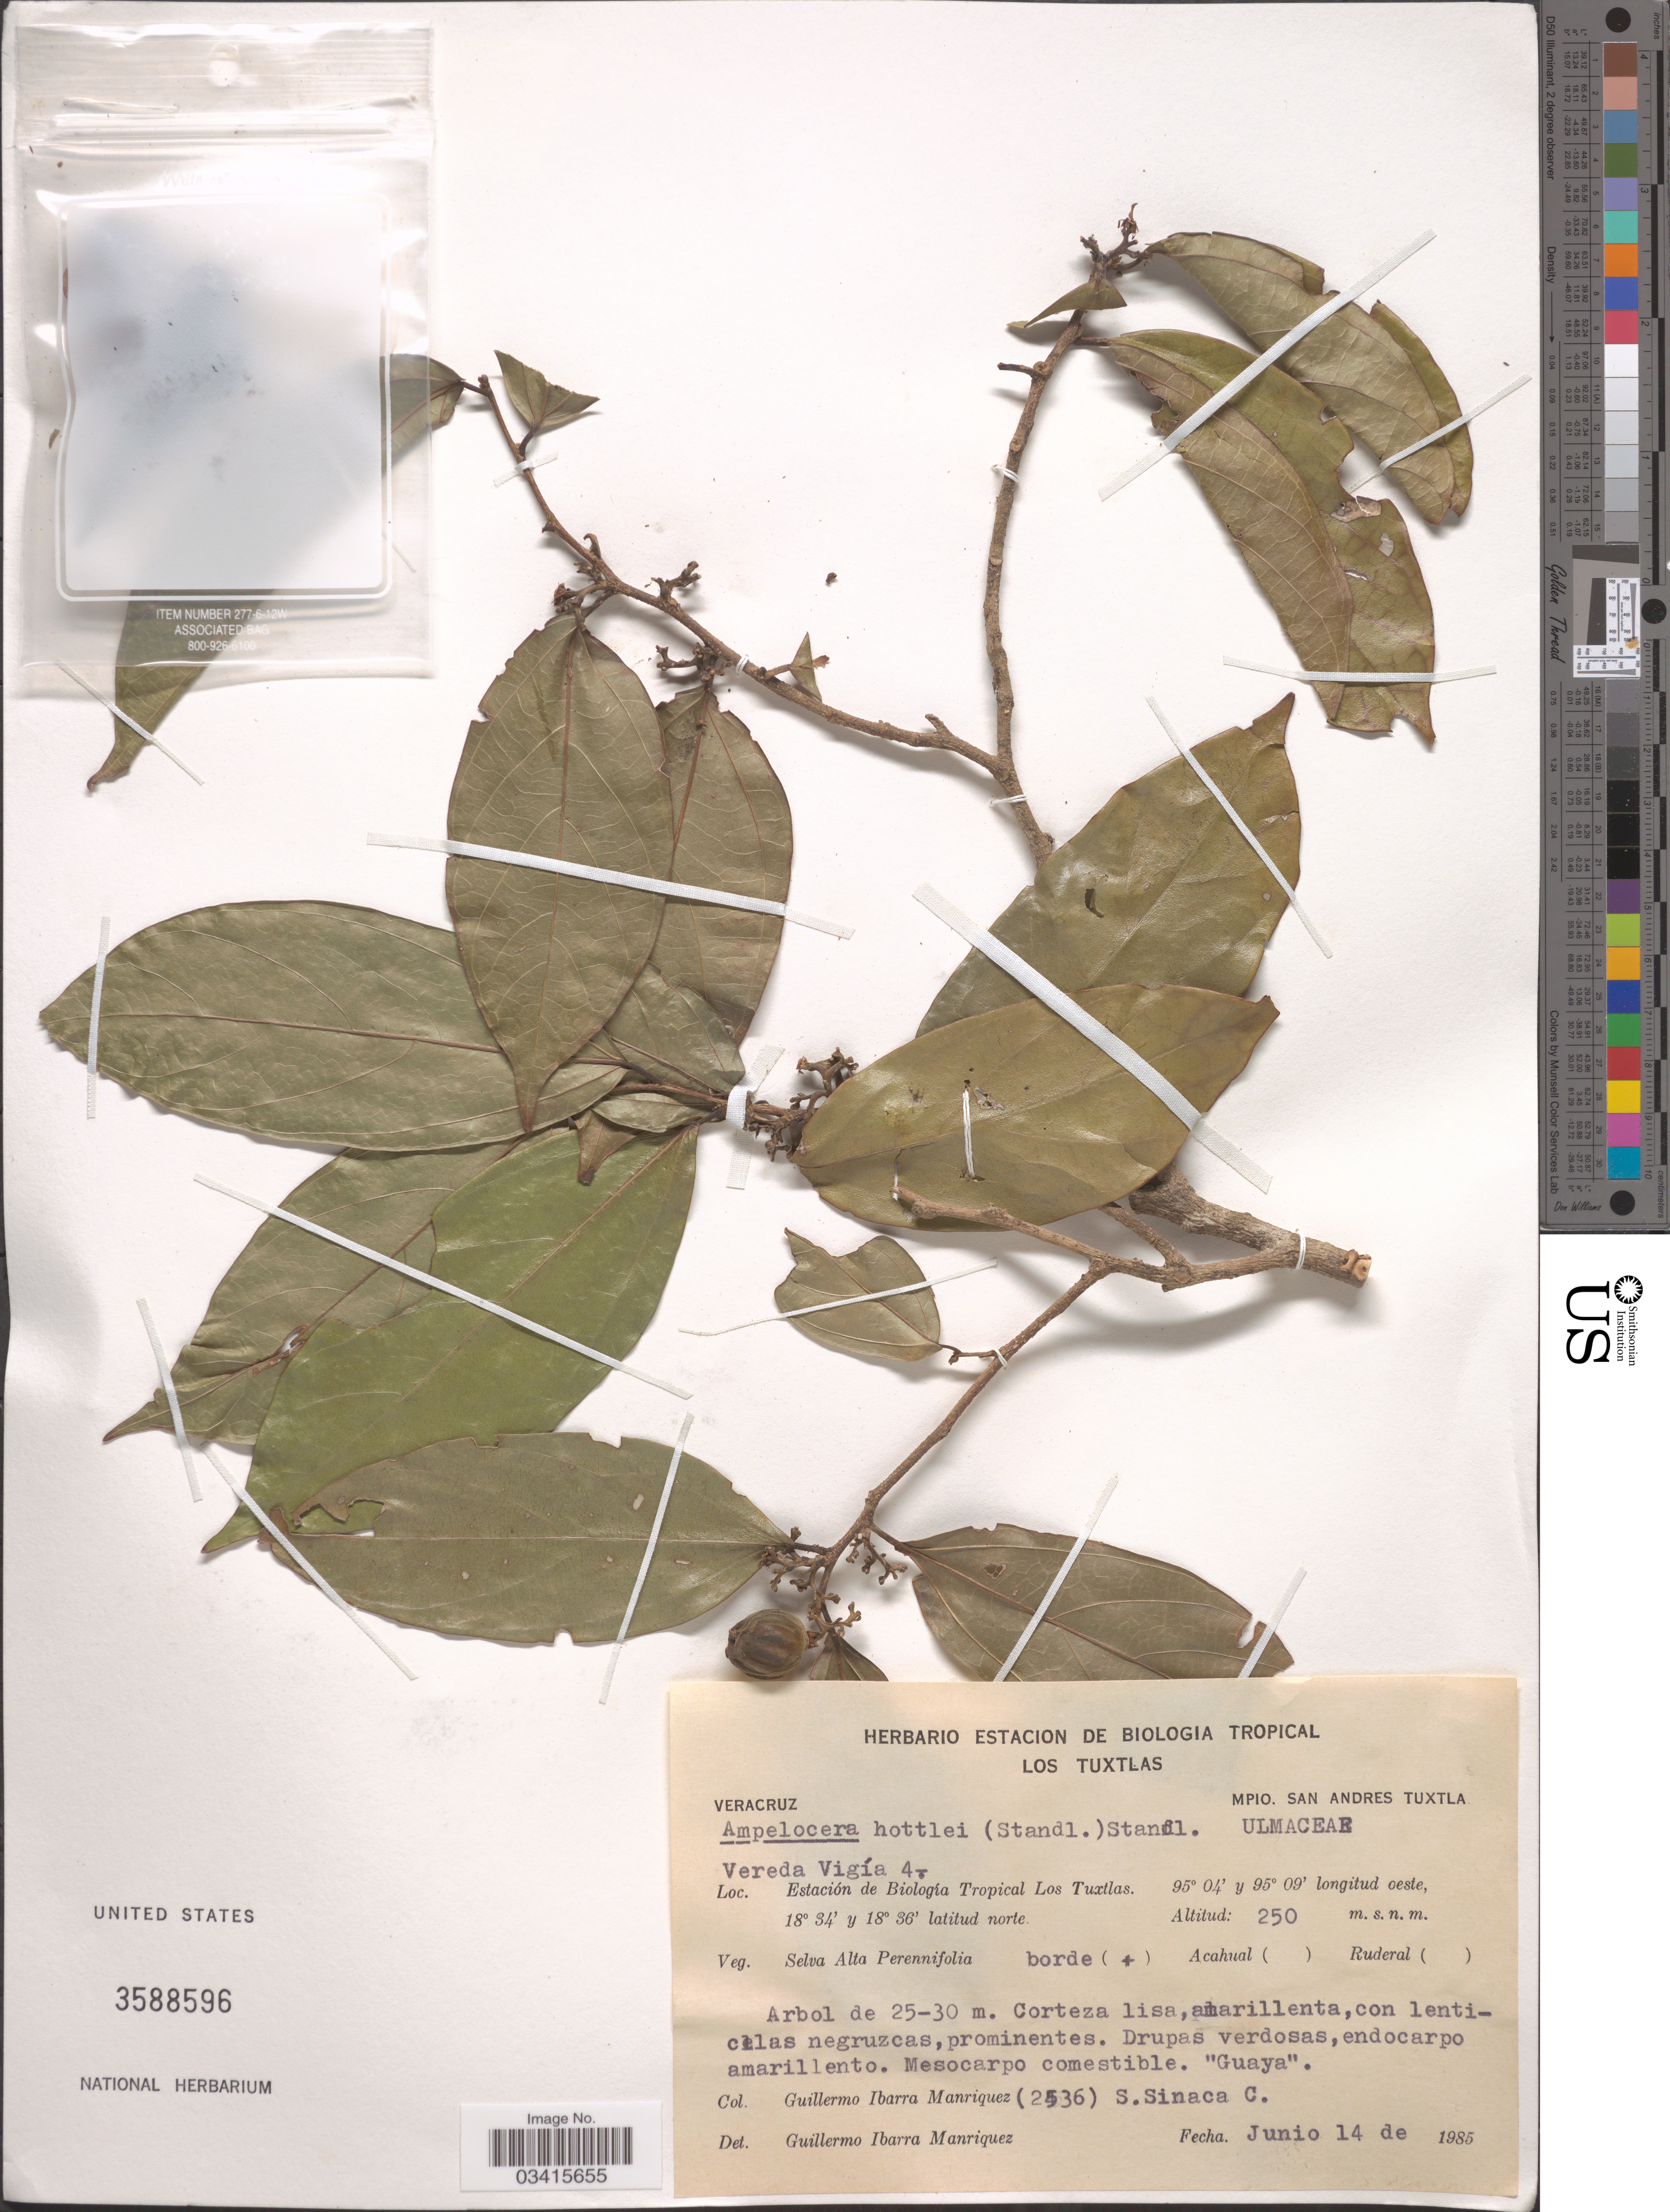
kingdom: Plantae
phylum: Tracheophyta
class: Magnoliopsida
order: Rosales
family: Cannabaceae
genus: Ampelocera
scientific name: Ampelocera hottlei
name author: (Standl.) Standl.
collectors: G. Ibarra M. & S. Sinaca Colin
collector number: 2536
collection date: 1985-06-14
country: Mexico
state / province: Veracruz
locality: Veracruz, Mpio. San Andres Tuxtla. Vereda Vigía 4. Estación de Biología Tropical Los Tuxtlas.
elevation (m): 250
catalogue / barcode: US 3588596